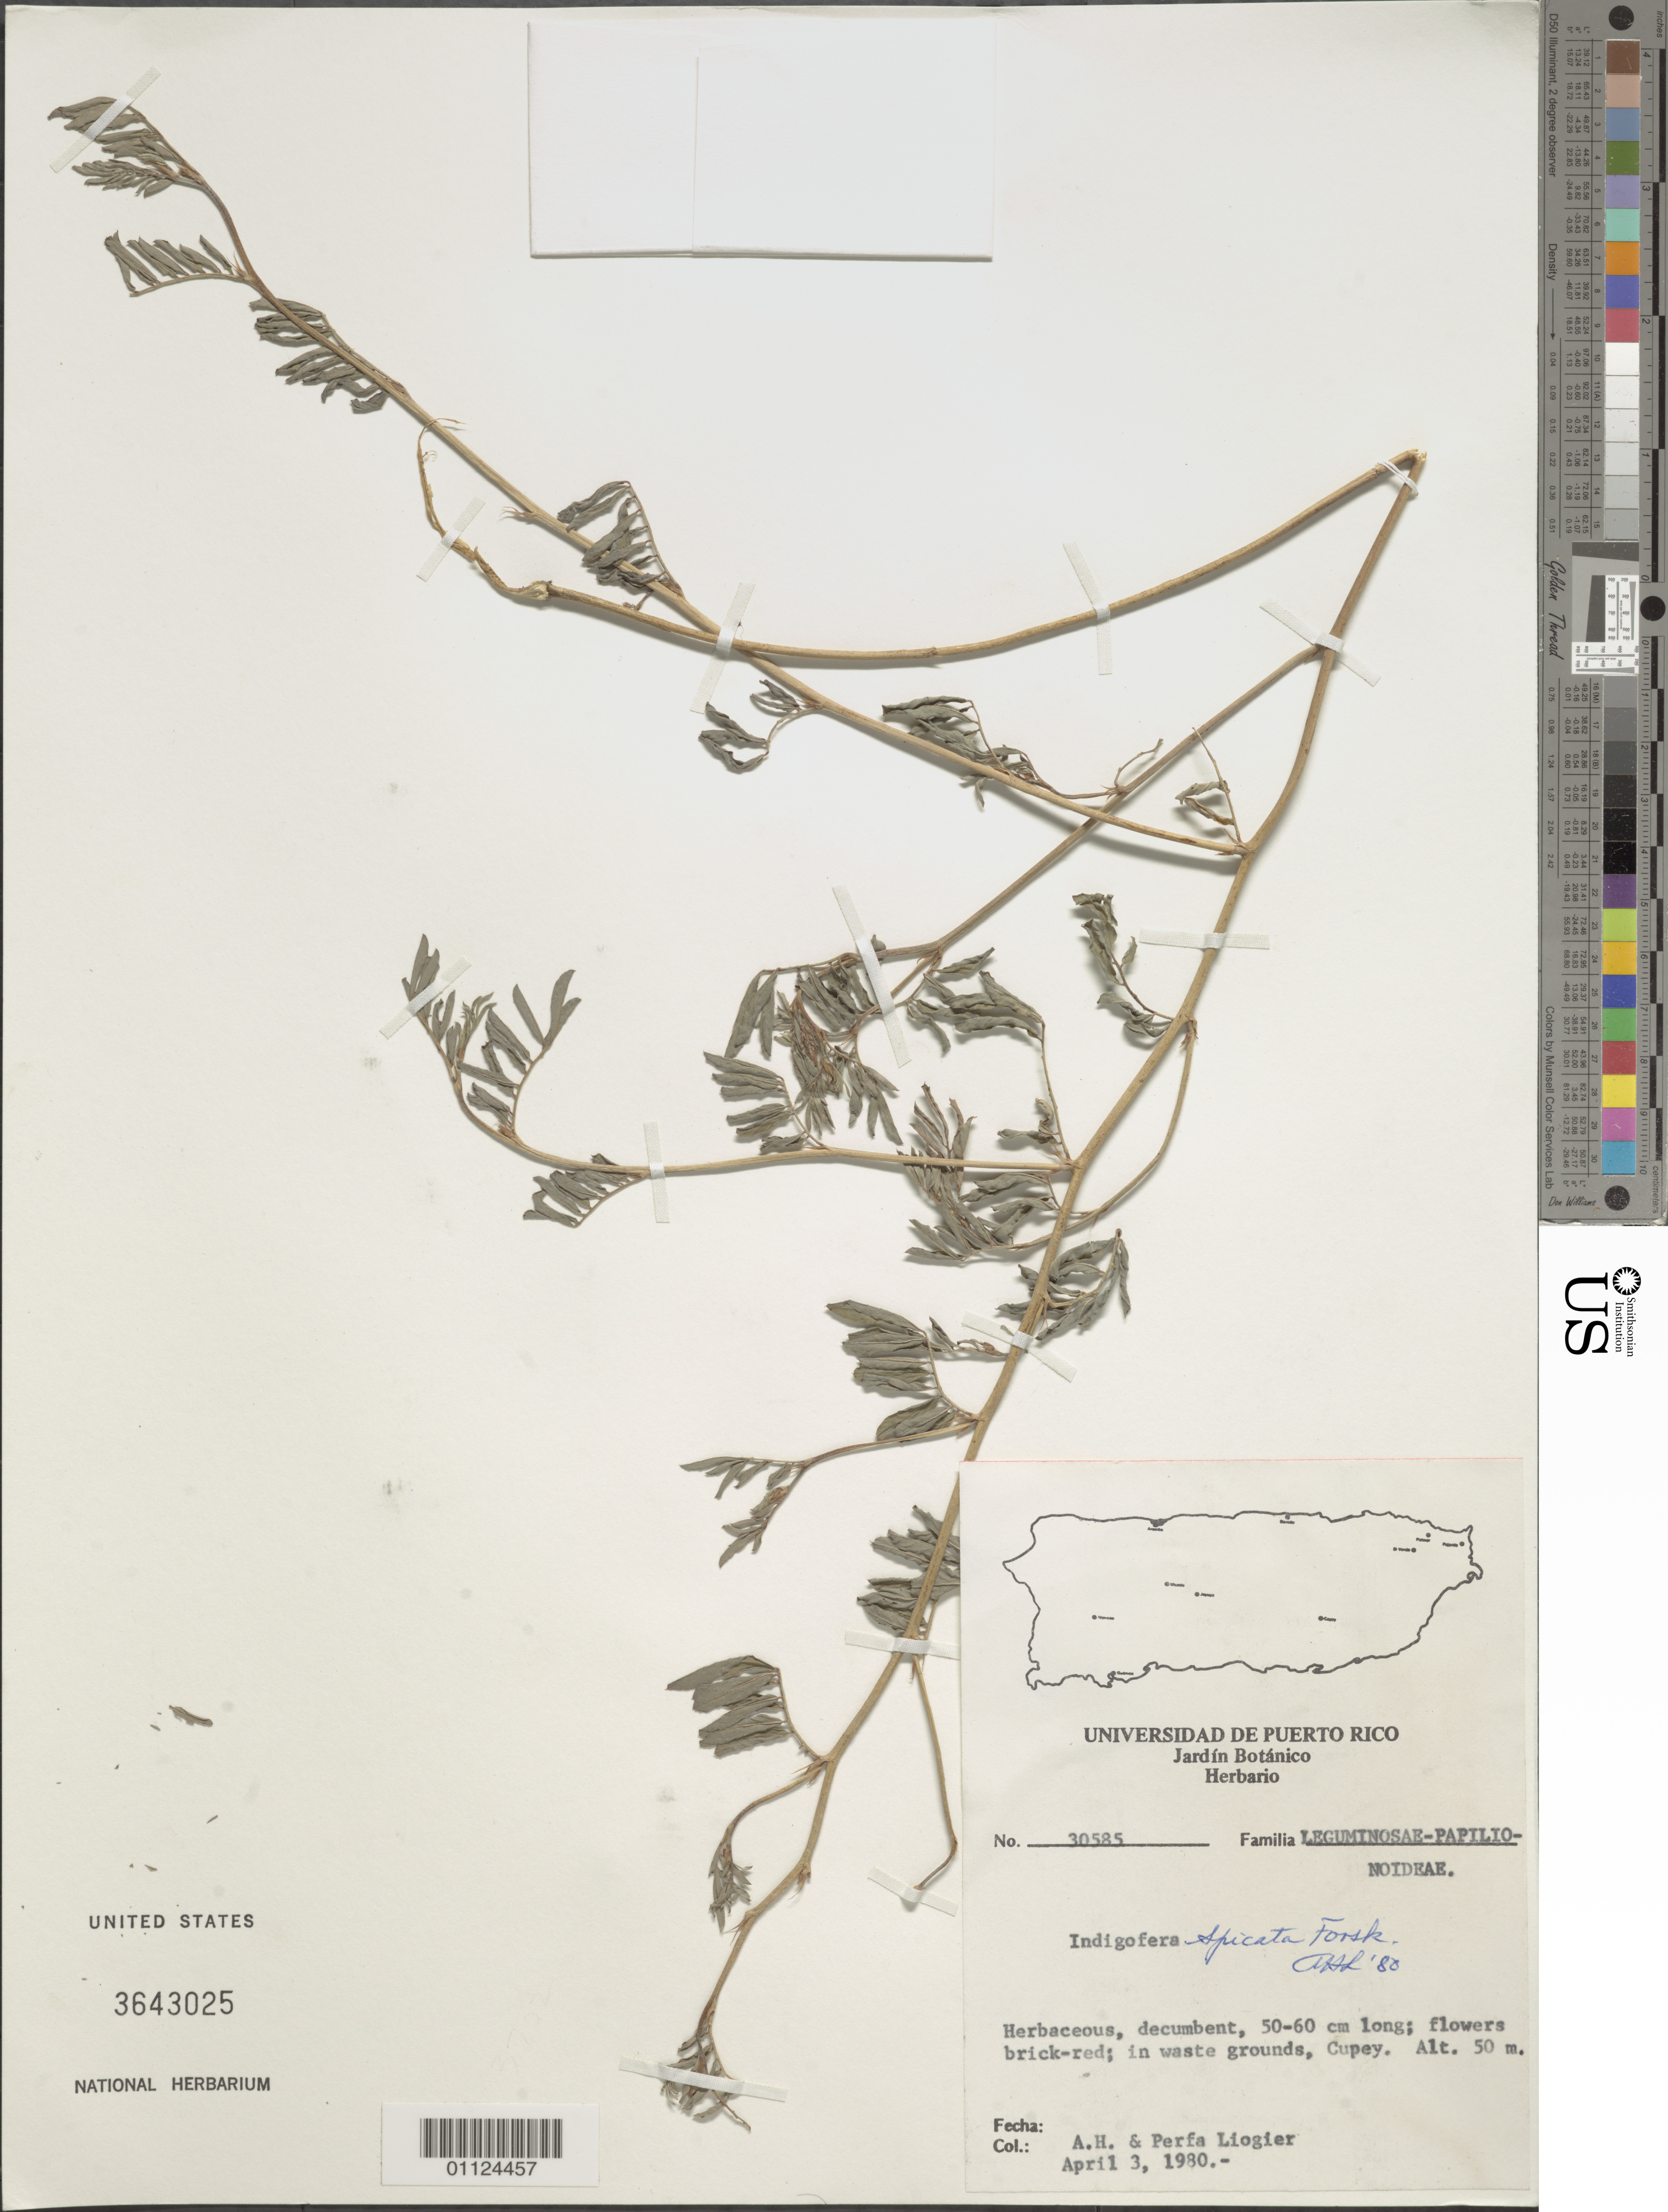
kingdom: Plantae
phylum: Tracheophyta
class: Magnoliopsida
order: Fabales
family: Fabaceae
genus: Indigofera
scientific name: Indigofera spicata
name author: Forssk.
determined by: Liogier, Alain H.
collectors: A. H. Liogier & M. P. Liogier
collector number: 30585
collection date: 1980-04-03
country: Puerto Rico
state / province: San Juan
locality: Cupey.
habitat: In waste grounds.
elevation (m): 50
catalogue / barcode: US 3643025